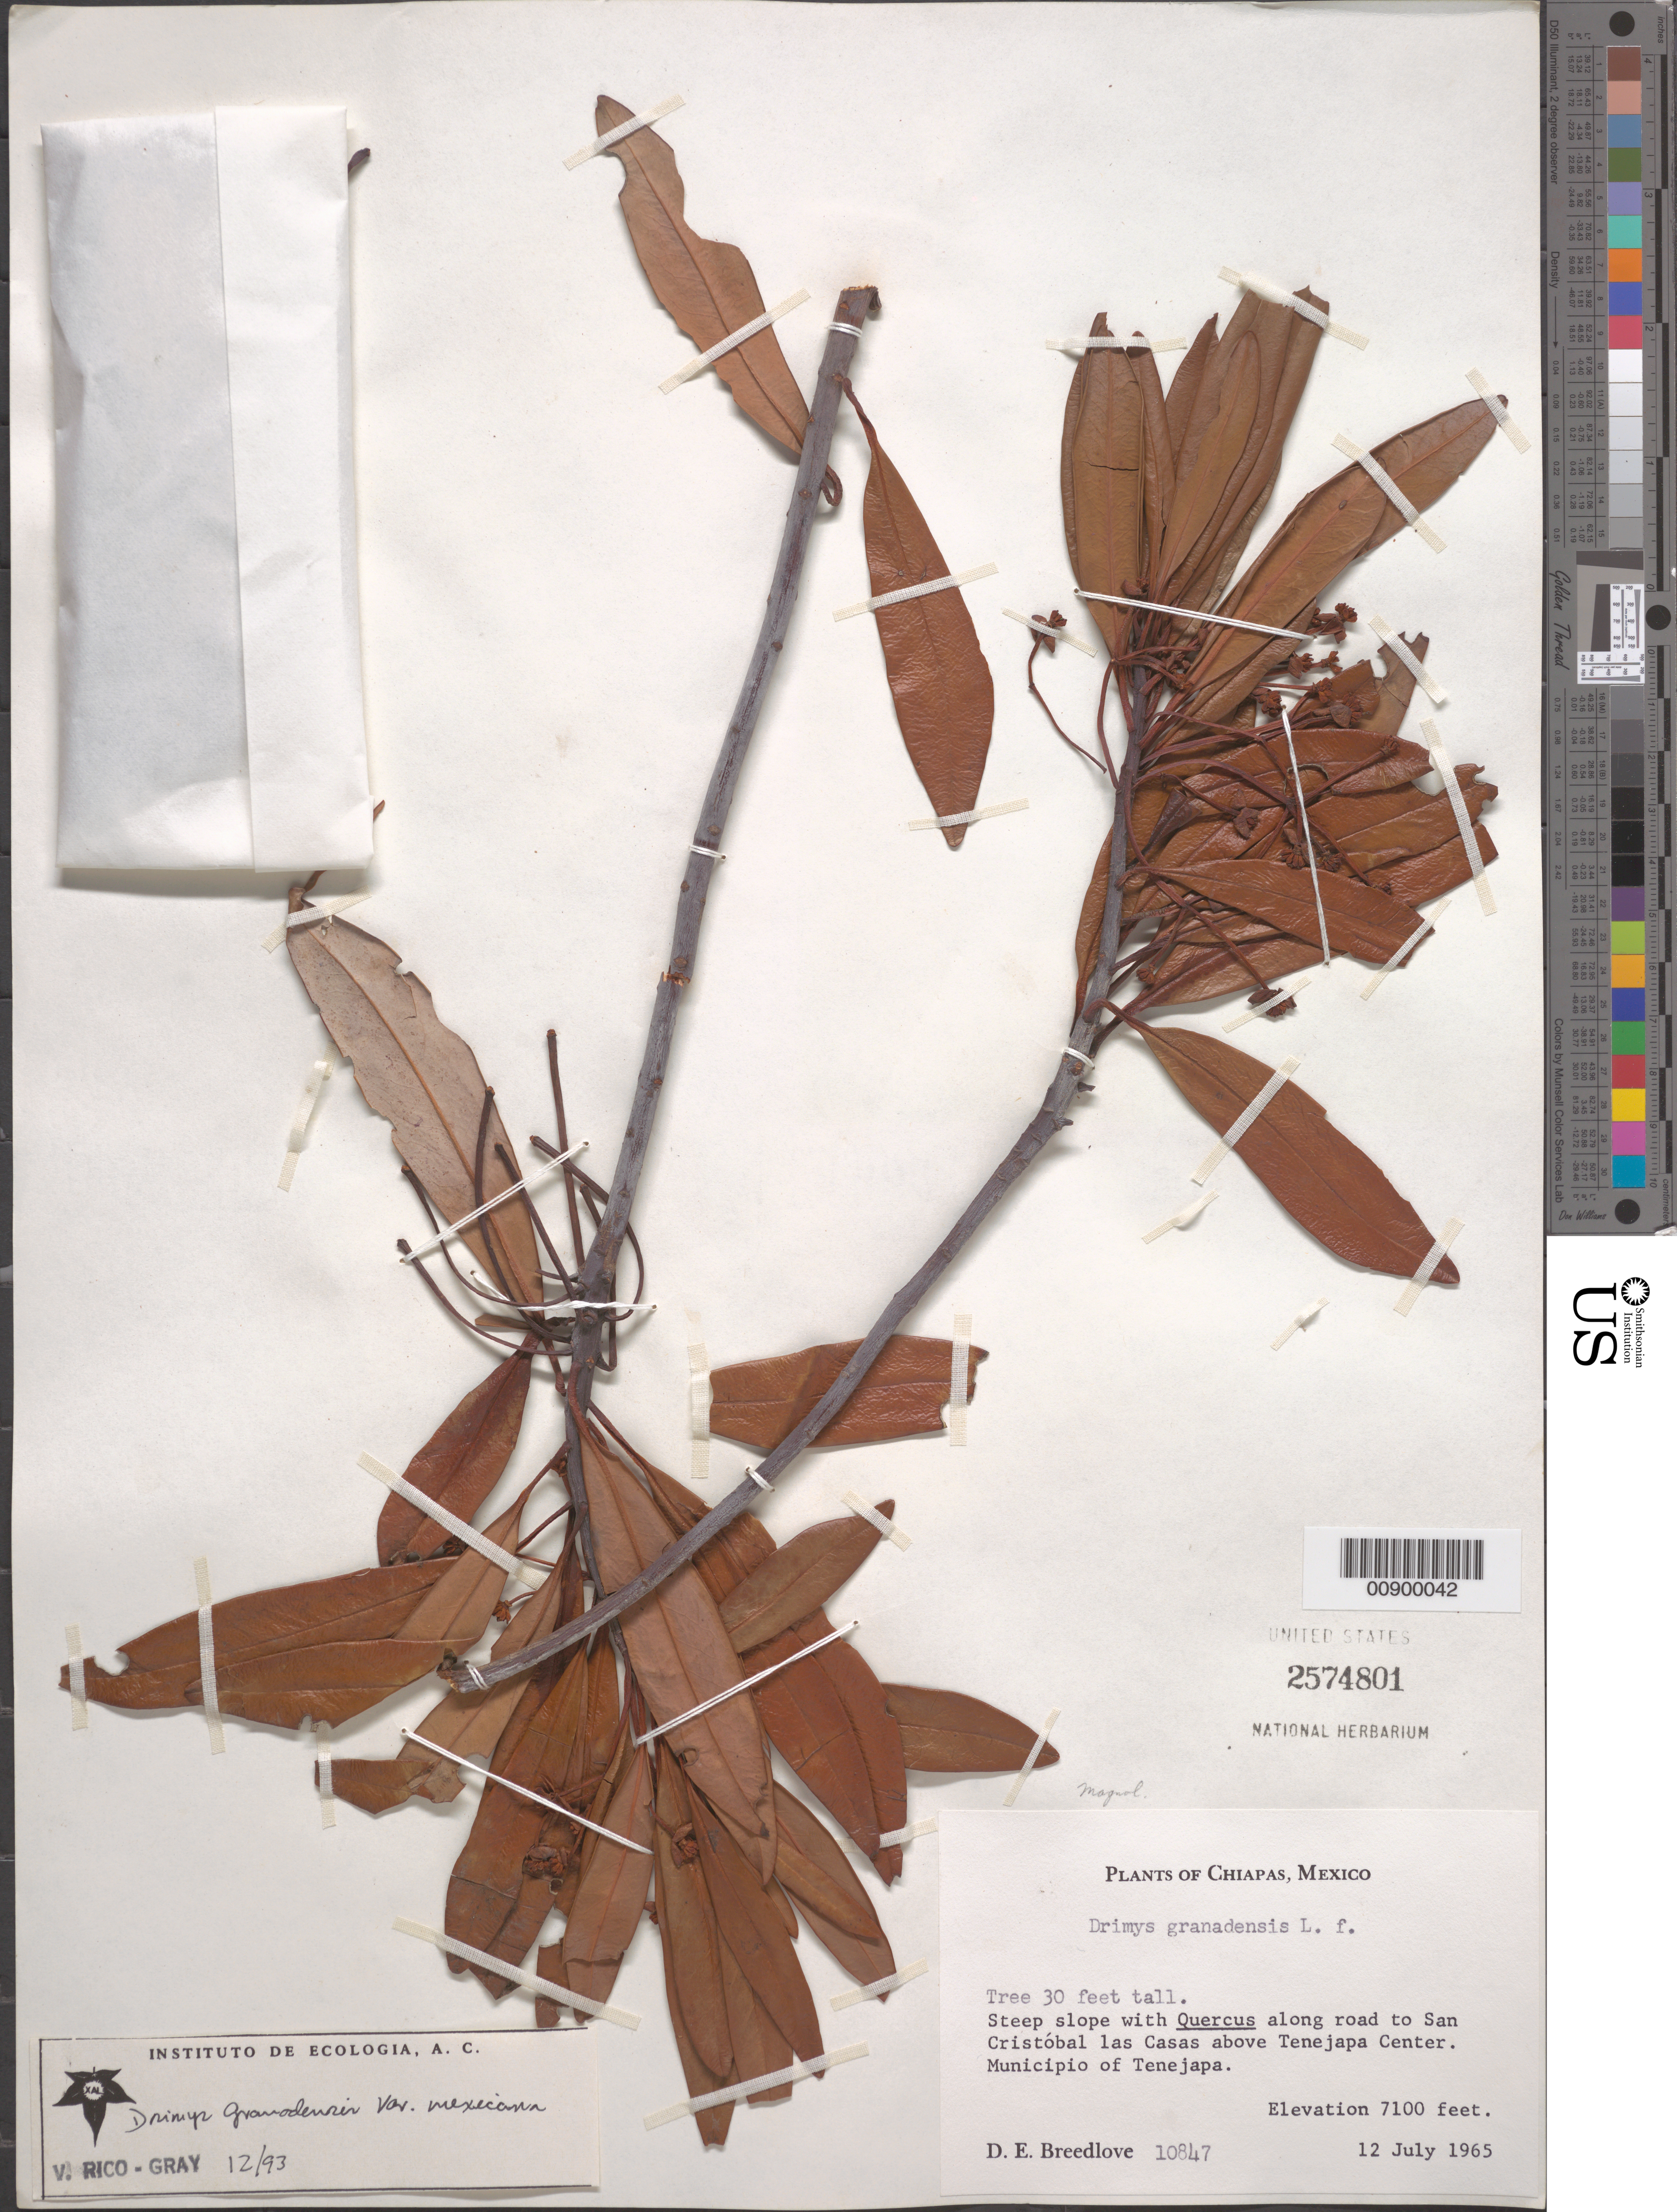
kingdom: Plantae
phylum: Tracheophyta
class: Magnoliopsida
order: Canellales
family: Winteraceae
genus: Drimys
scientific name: Drimys granadensis var. mexicana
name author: L. f.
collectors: D. E. Breedlove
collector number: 10847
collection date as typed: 12 Jul 1965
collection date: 1965-07-12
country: Mexico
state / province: Chiapas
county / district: Tenejapa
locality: Along road to San Cristóbal de las Casas above Tenejapa Center. Municipio of Tenejapa, Chiapas.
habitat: Steep slope with Quercus.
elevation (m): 2164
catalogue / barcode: US 2574801